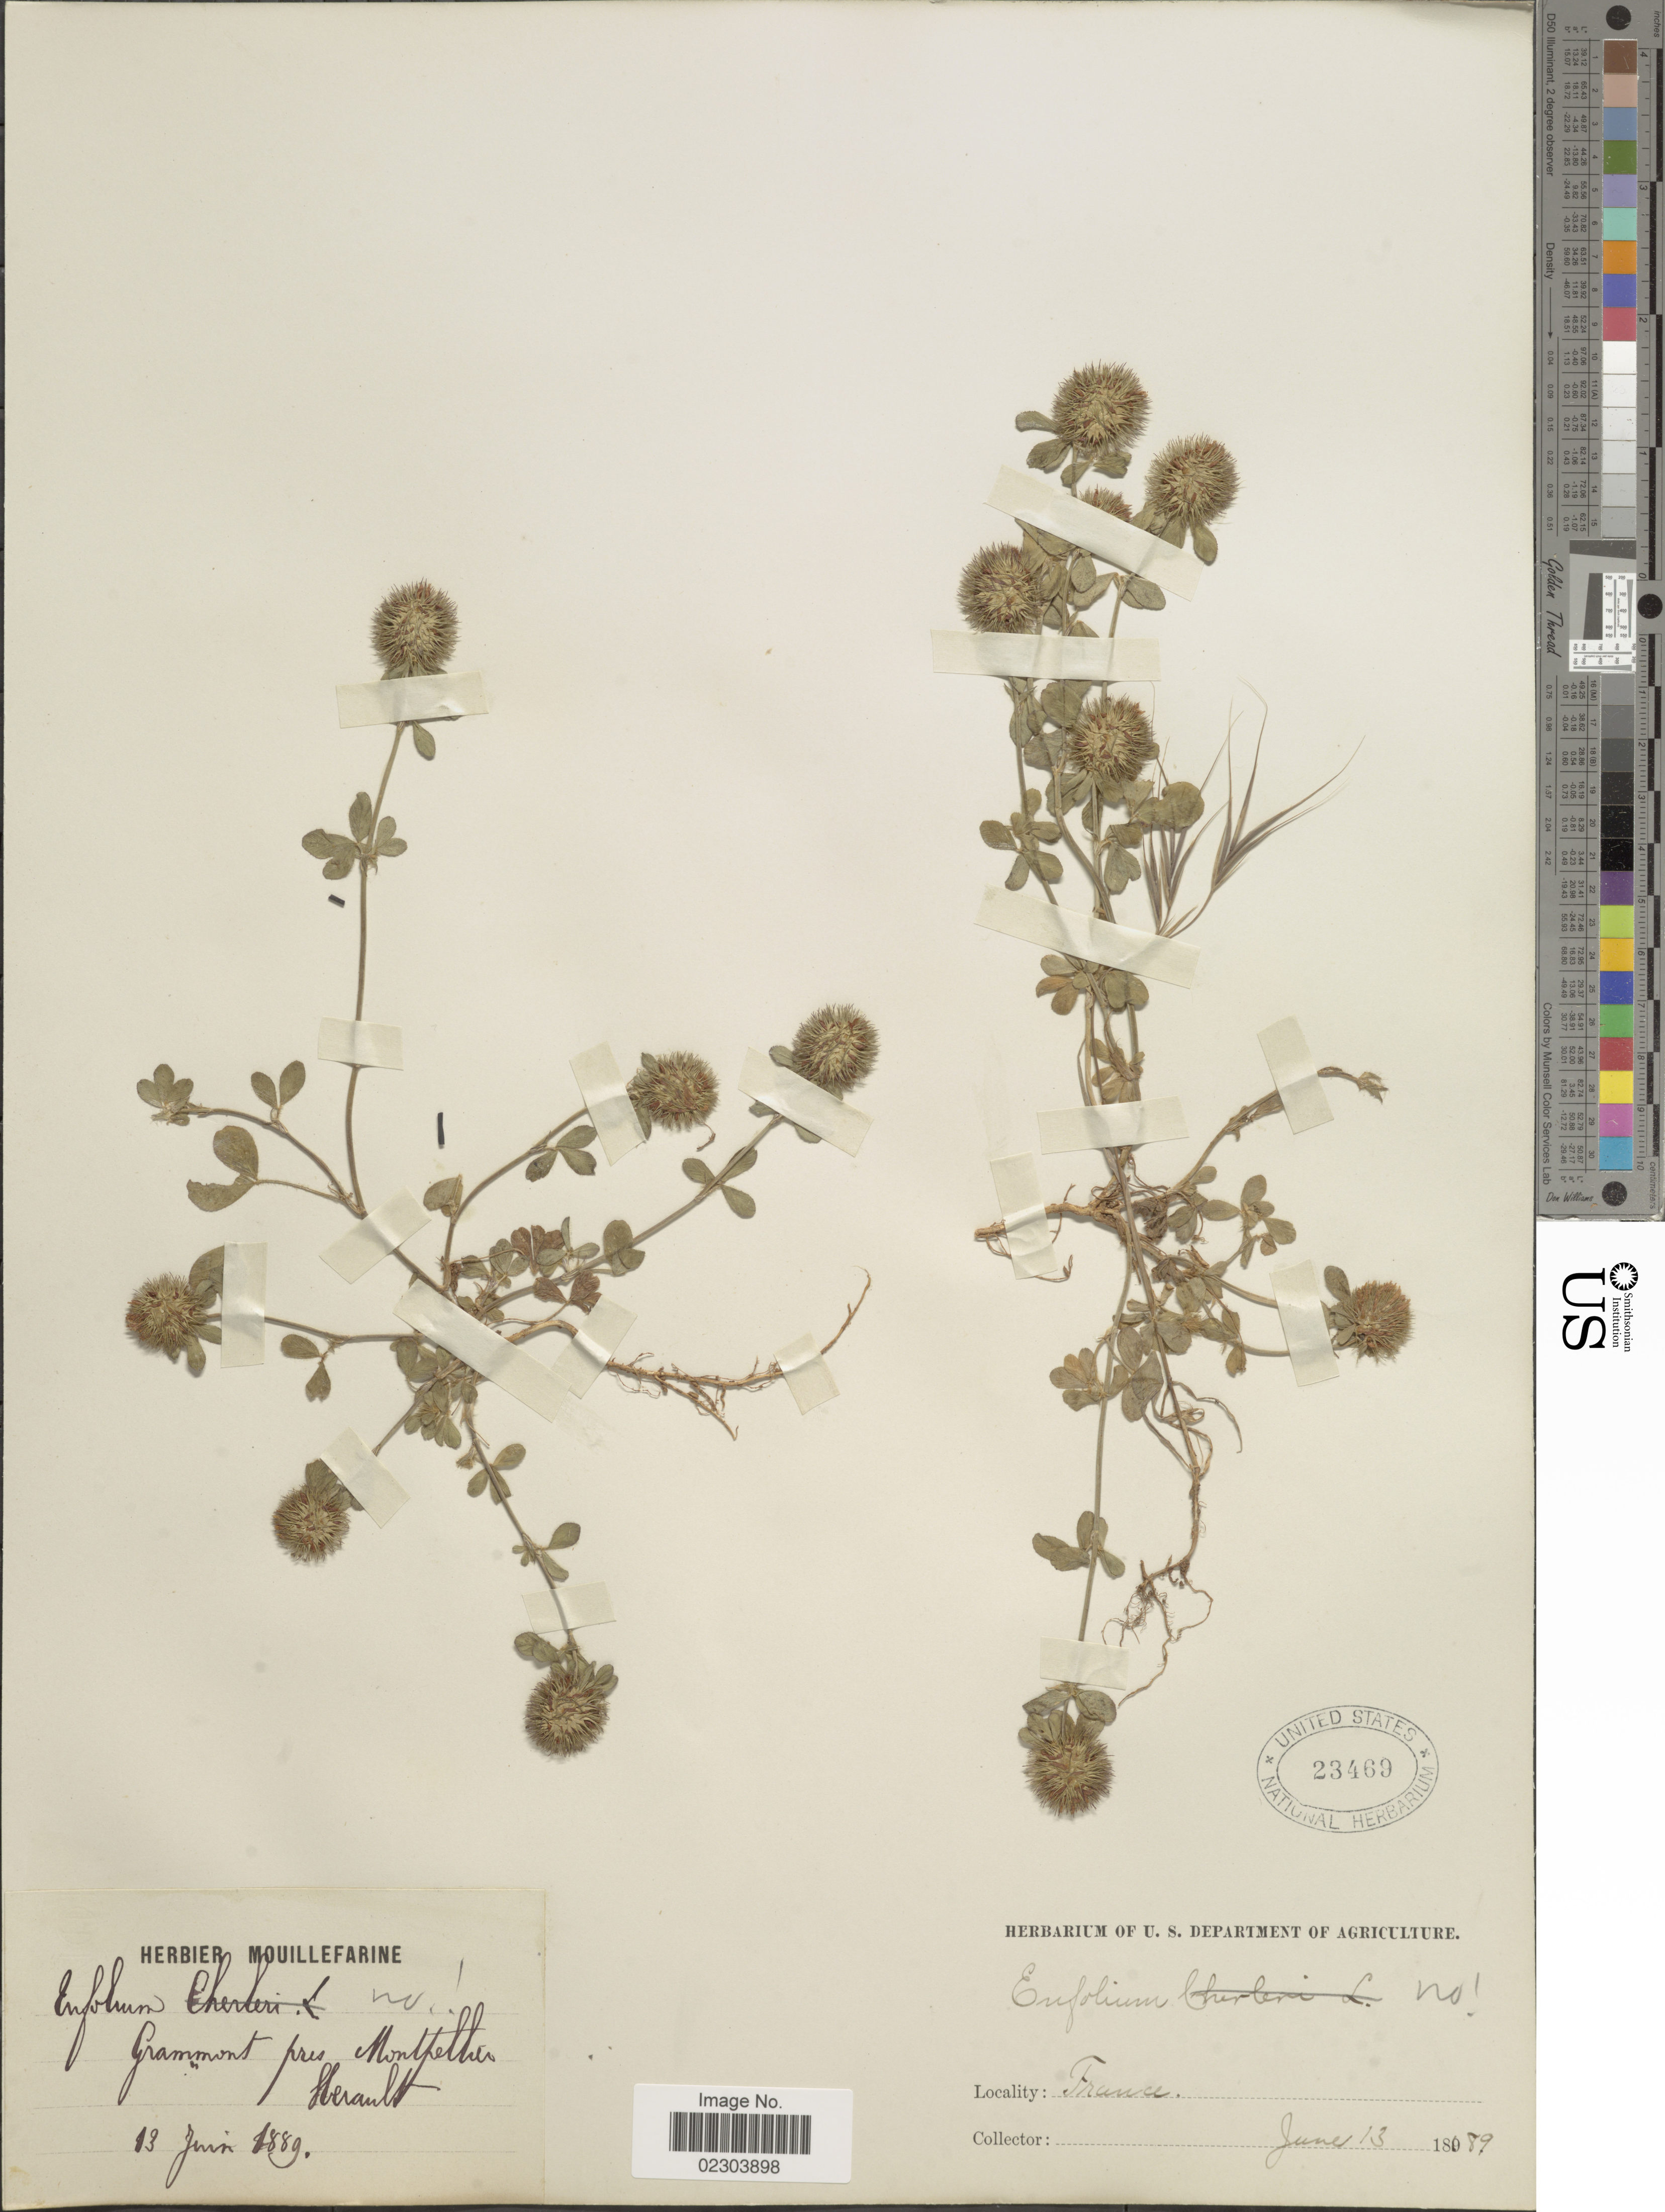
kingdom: Plantae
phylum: Tracheophyta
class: Magnoliopsida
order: Fabales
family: Fabaceae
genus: Trifolium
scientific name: Trifolium cherleri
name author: L.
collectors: ex herb. Mouillefarine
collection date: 1889-06-13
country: France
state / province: Occitanie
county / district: Hérault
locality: Grammont près Montpellier,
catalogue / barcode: US 23469